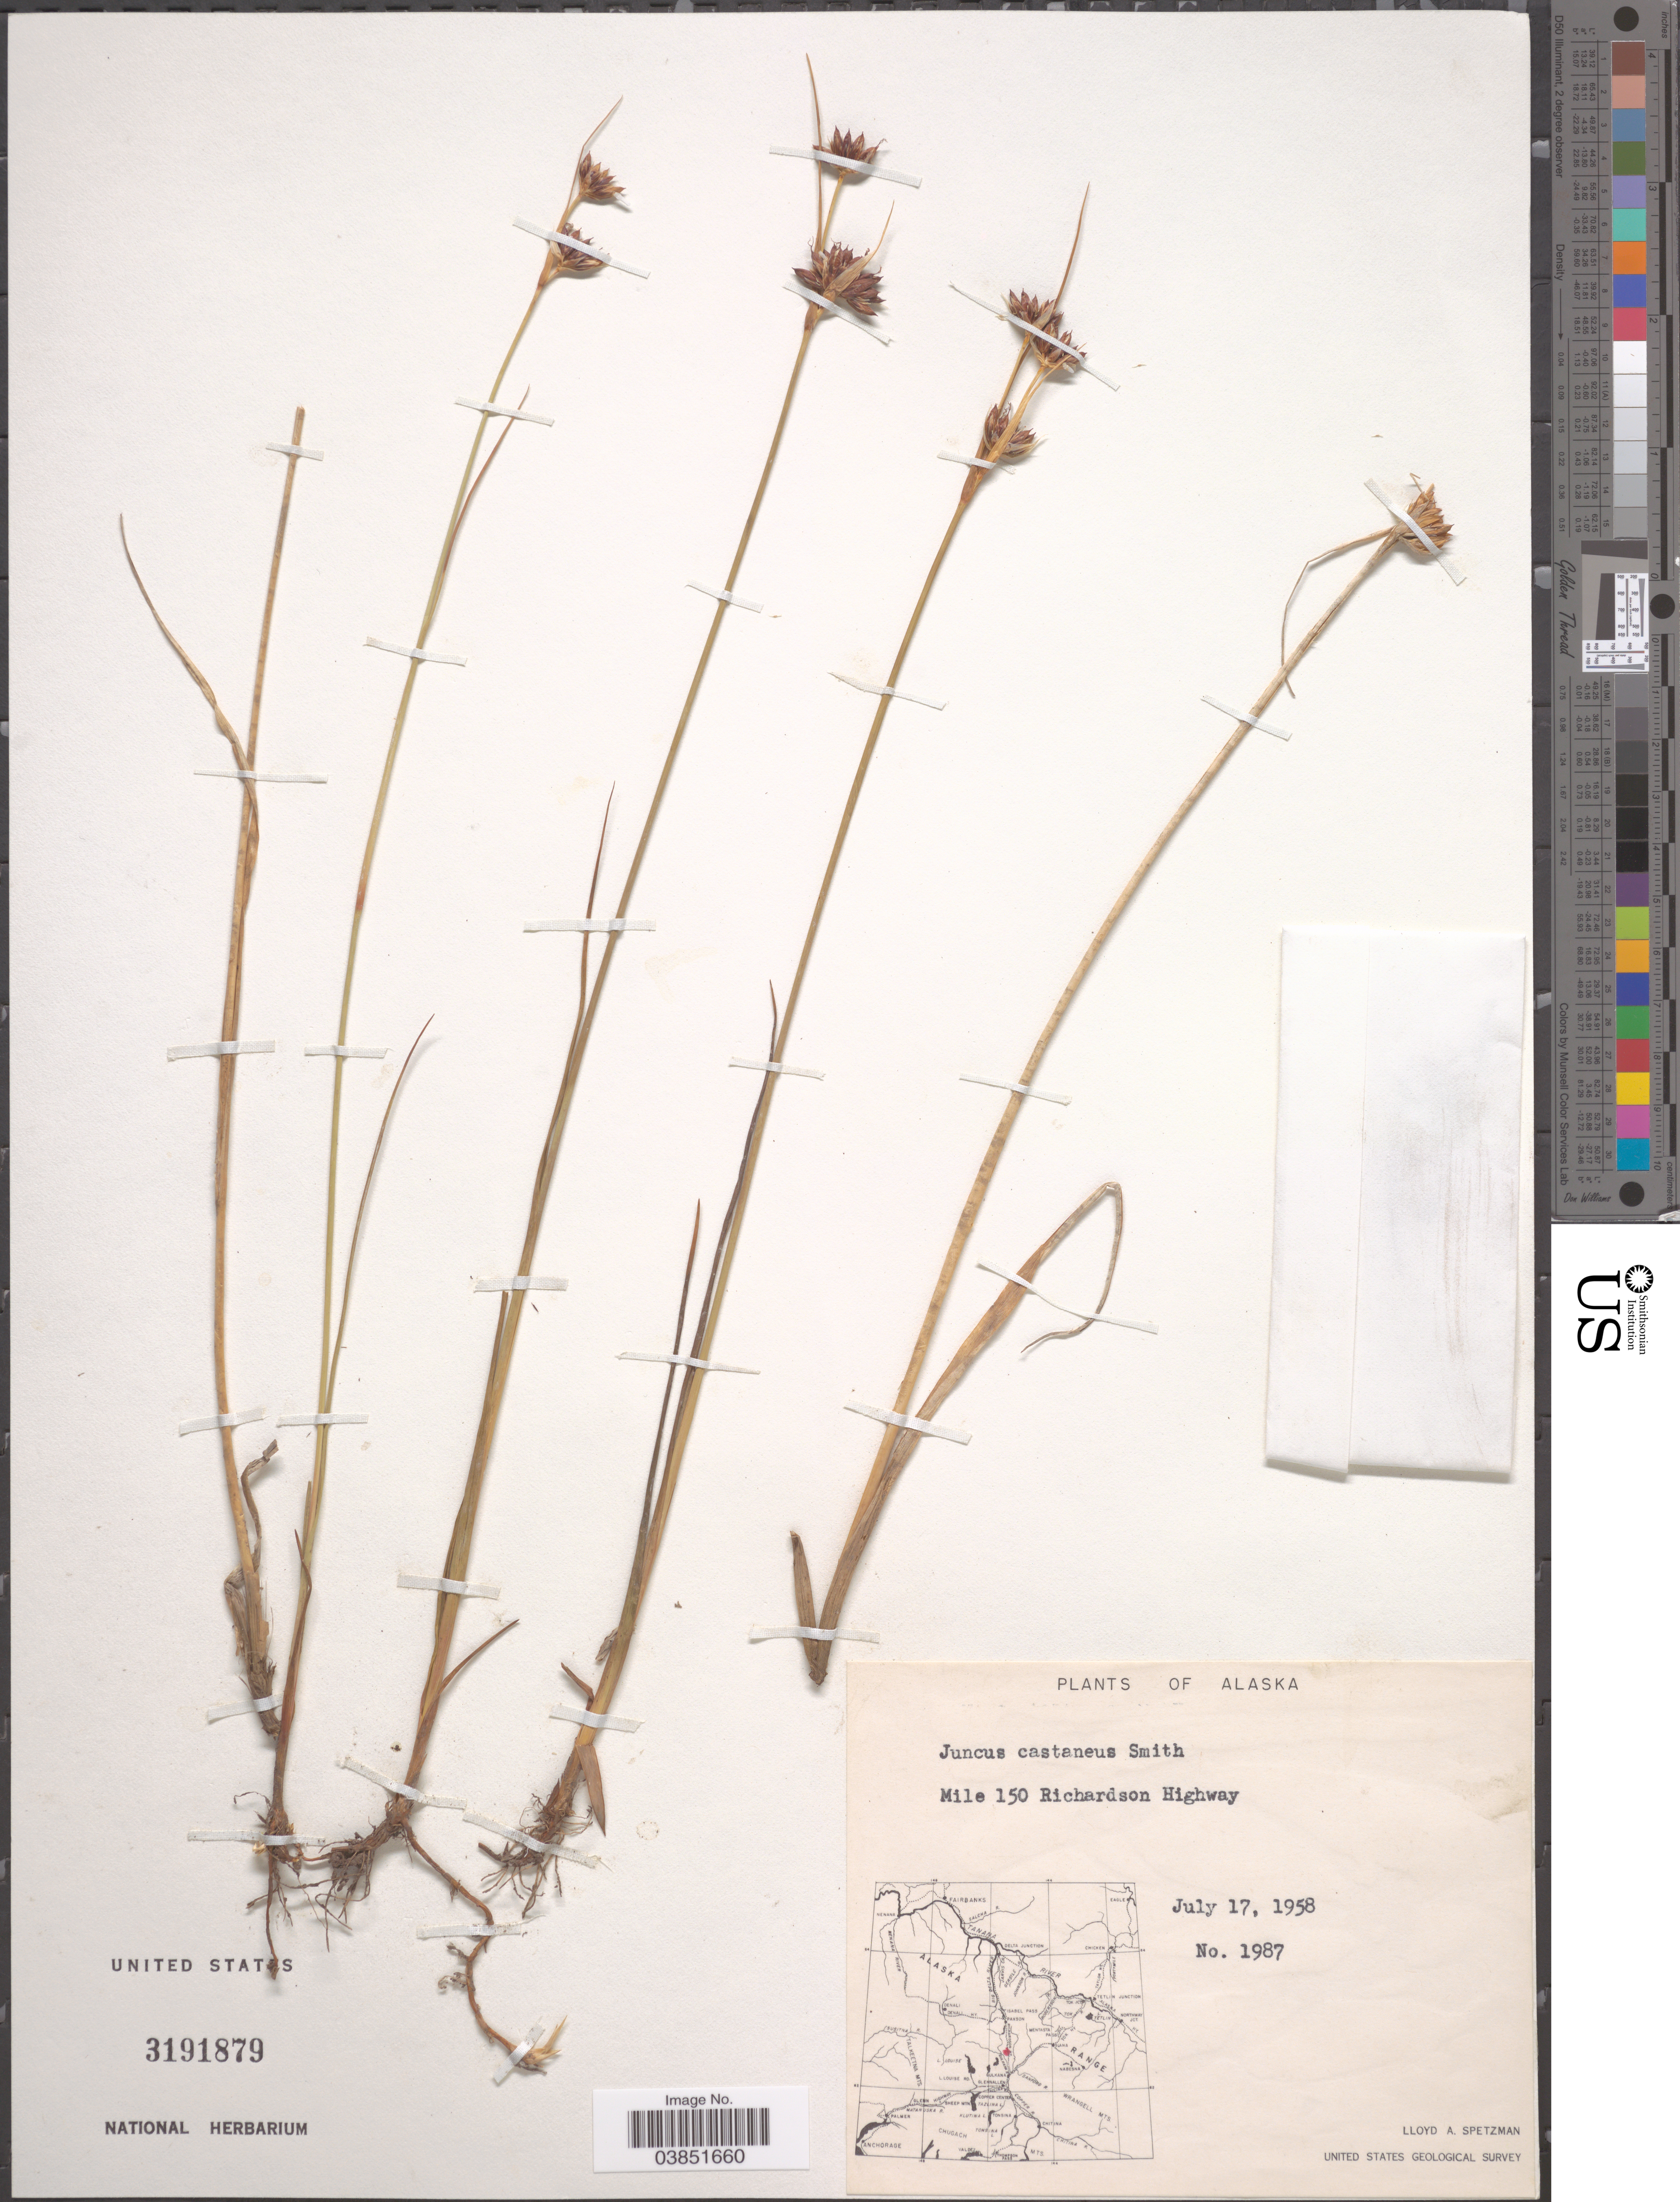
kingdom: Plantae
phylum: Tracheophyta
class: Liliopsida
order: Poales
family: Juncaceae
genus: Juncus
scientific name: Juncus castaneus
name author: Sm.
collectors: L. Spetzman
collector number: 1987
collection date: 1958-07-17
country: United States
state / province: Alaska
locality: Mile 150 Richardson Highway.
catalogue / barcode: US 3191879